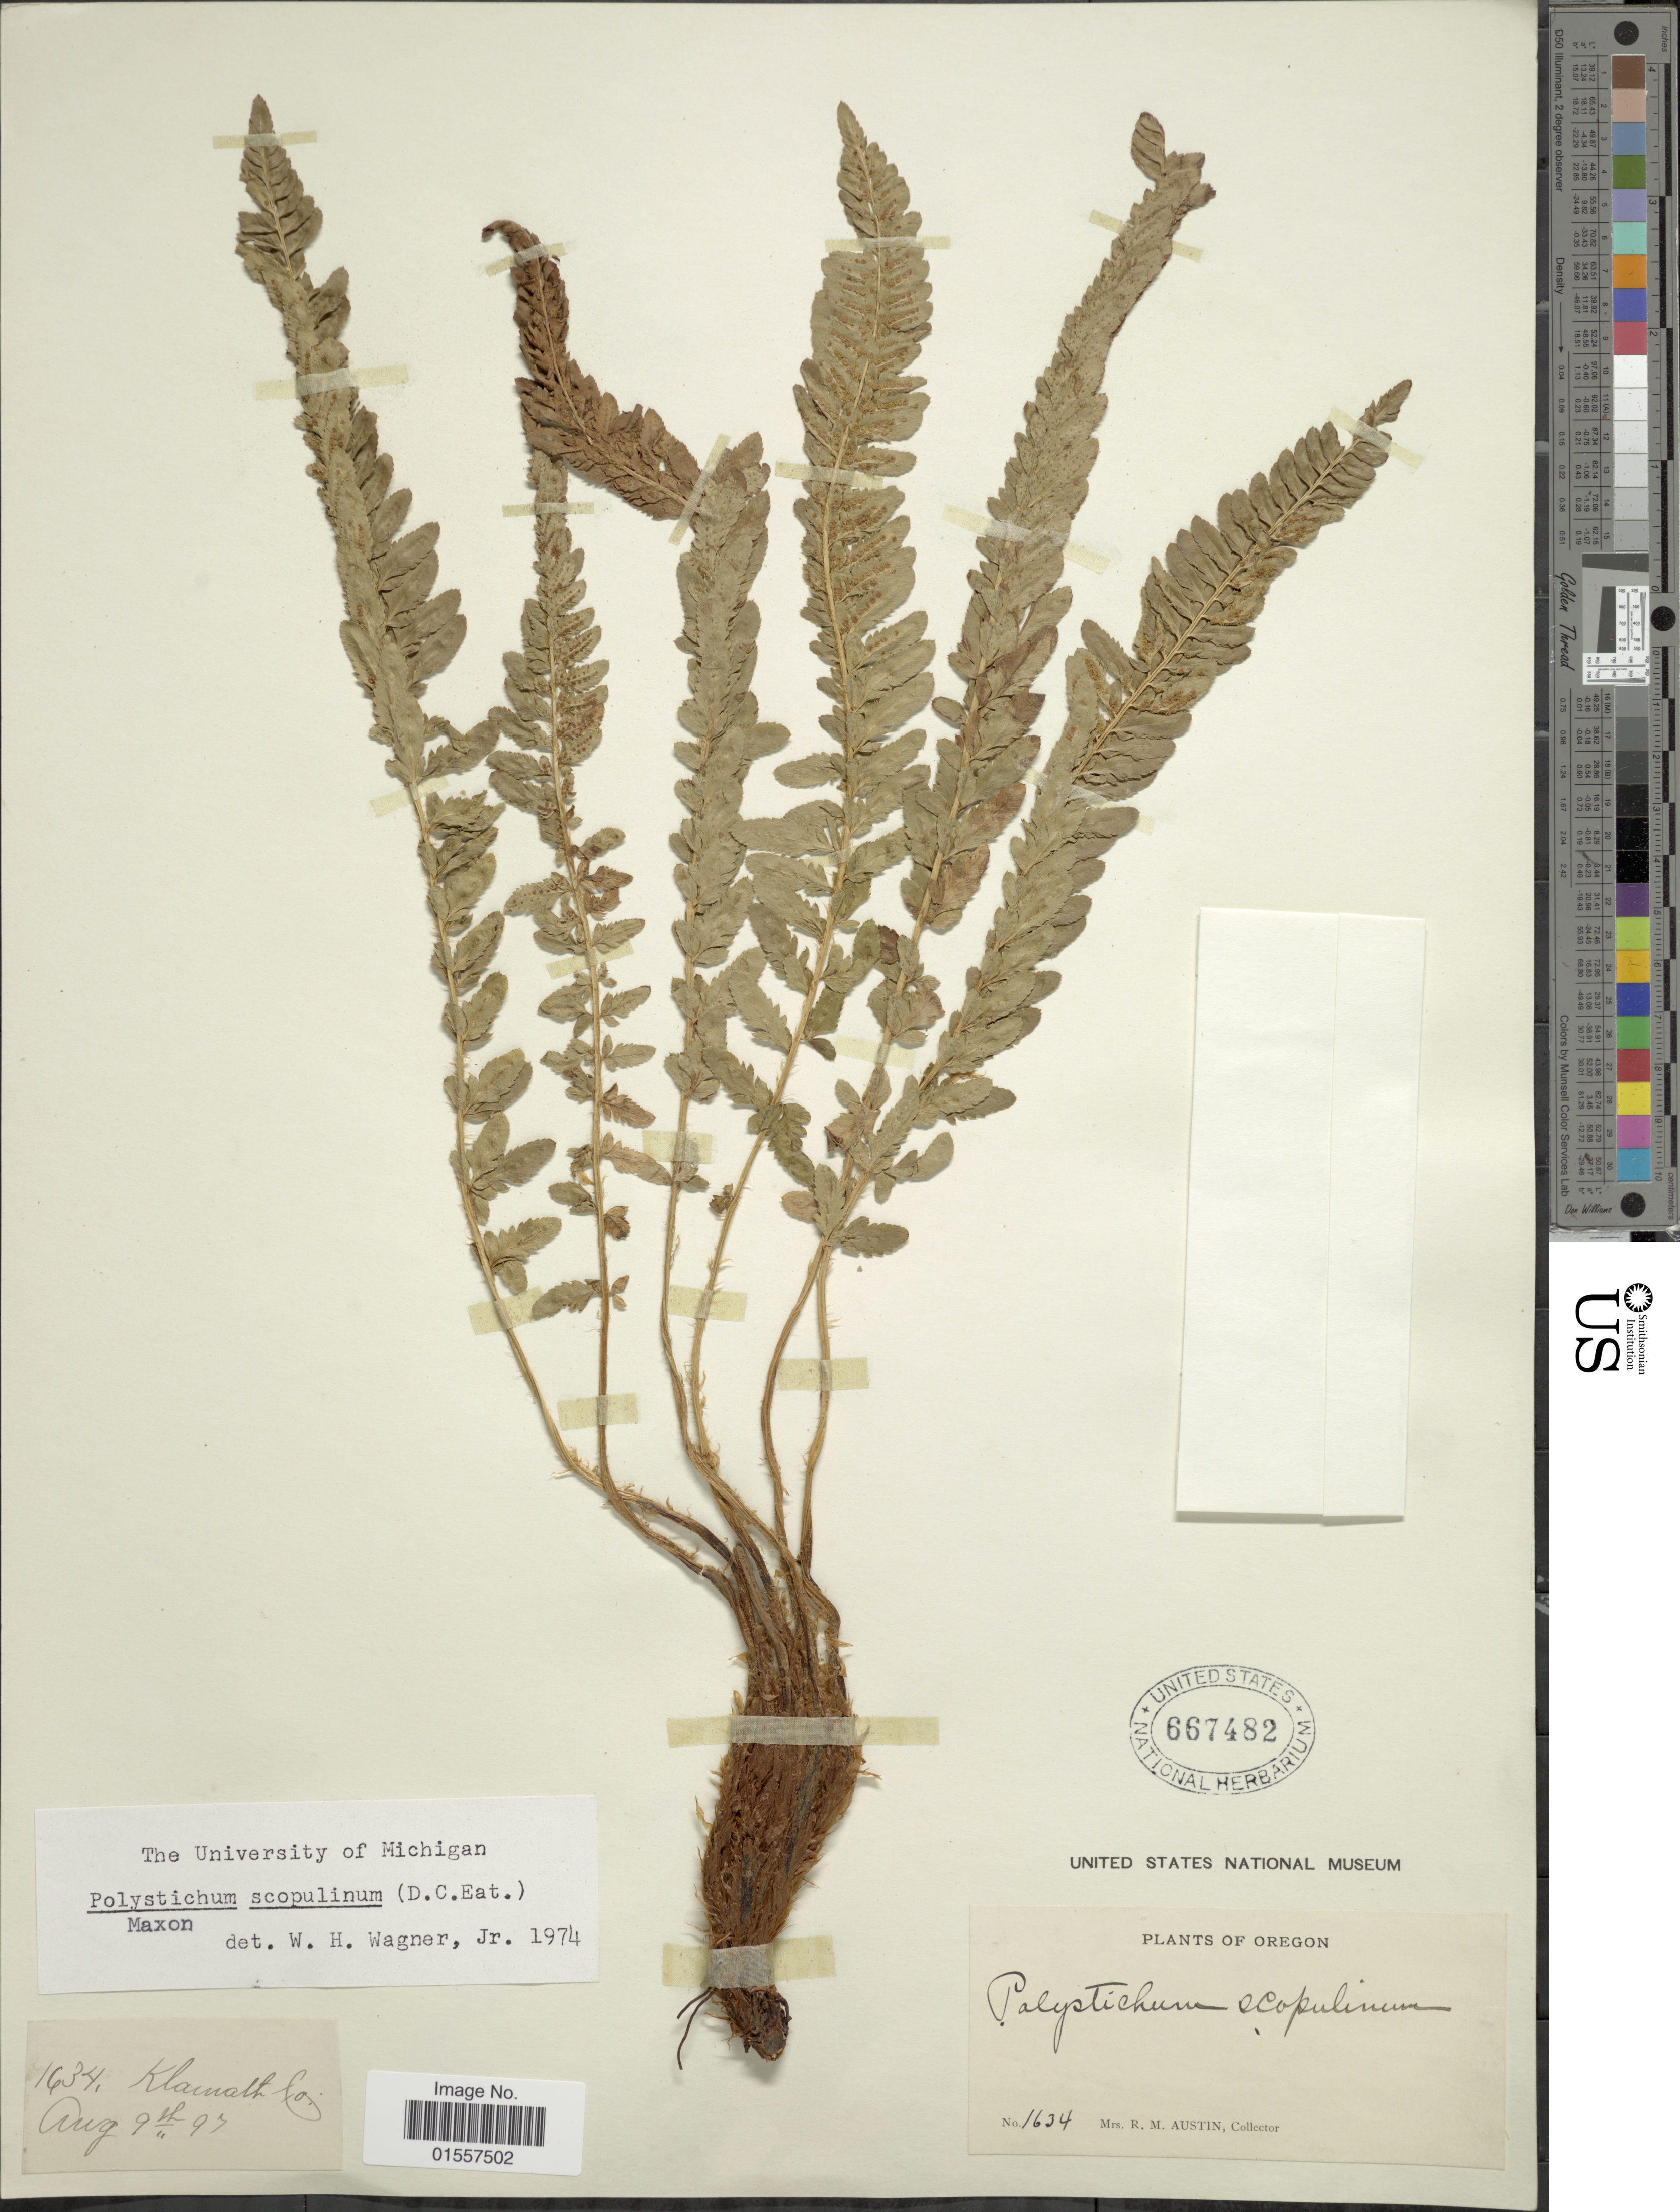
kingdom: Plantae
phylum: Tracheophyta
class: Polypodiopsida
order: Polypodiales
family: Dryopteridaceae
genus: Polystichum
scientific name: Polystichum scopulinum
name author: (D.C. Eaton) Maxon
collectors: R. Austin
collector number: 1634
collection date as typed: Transcribed d/m/y: 9/8/97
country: United States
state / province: Oregon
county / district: Klamath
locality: Oregon, Klamath Co.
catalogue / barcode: US 667482